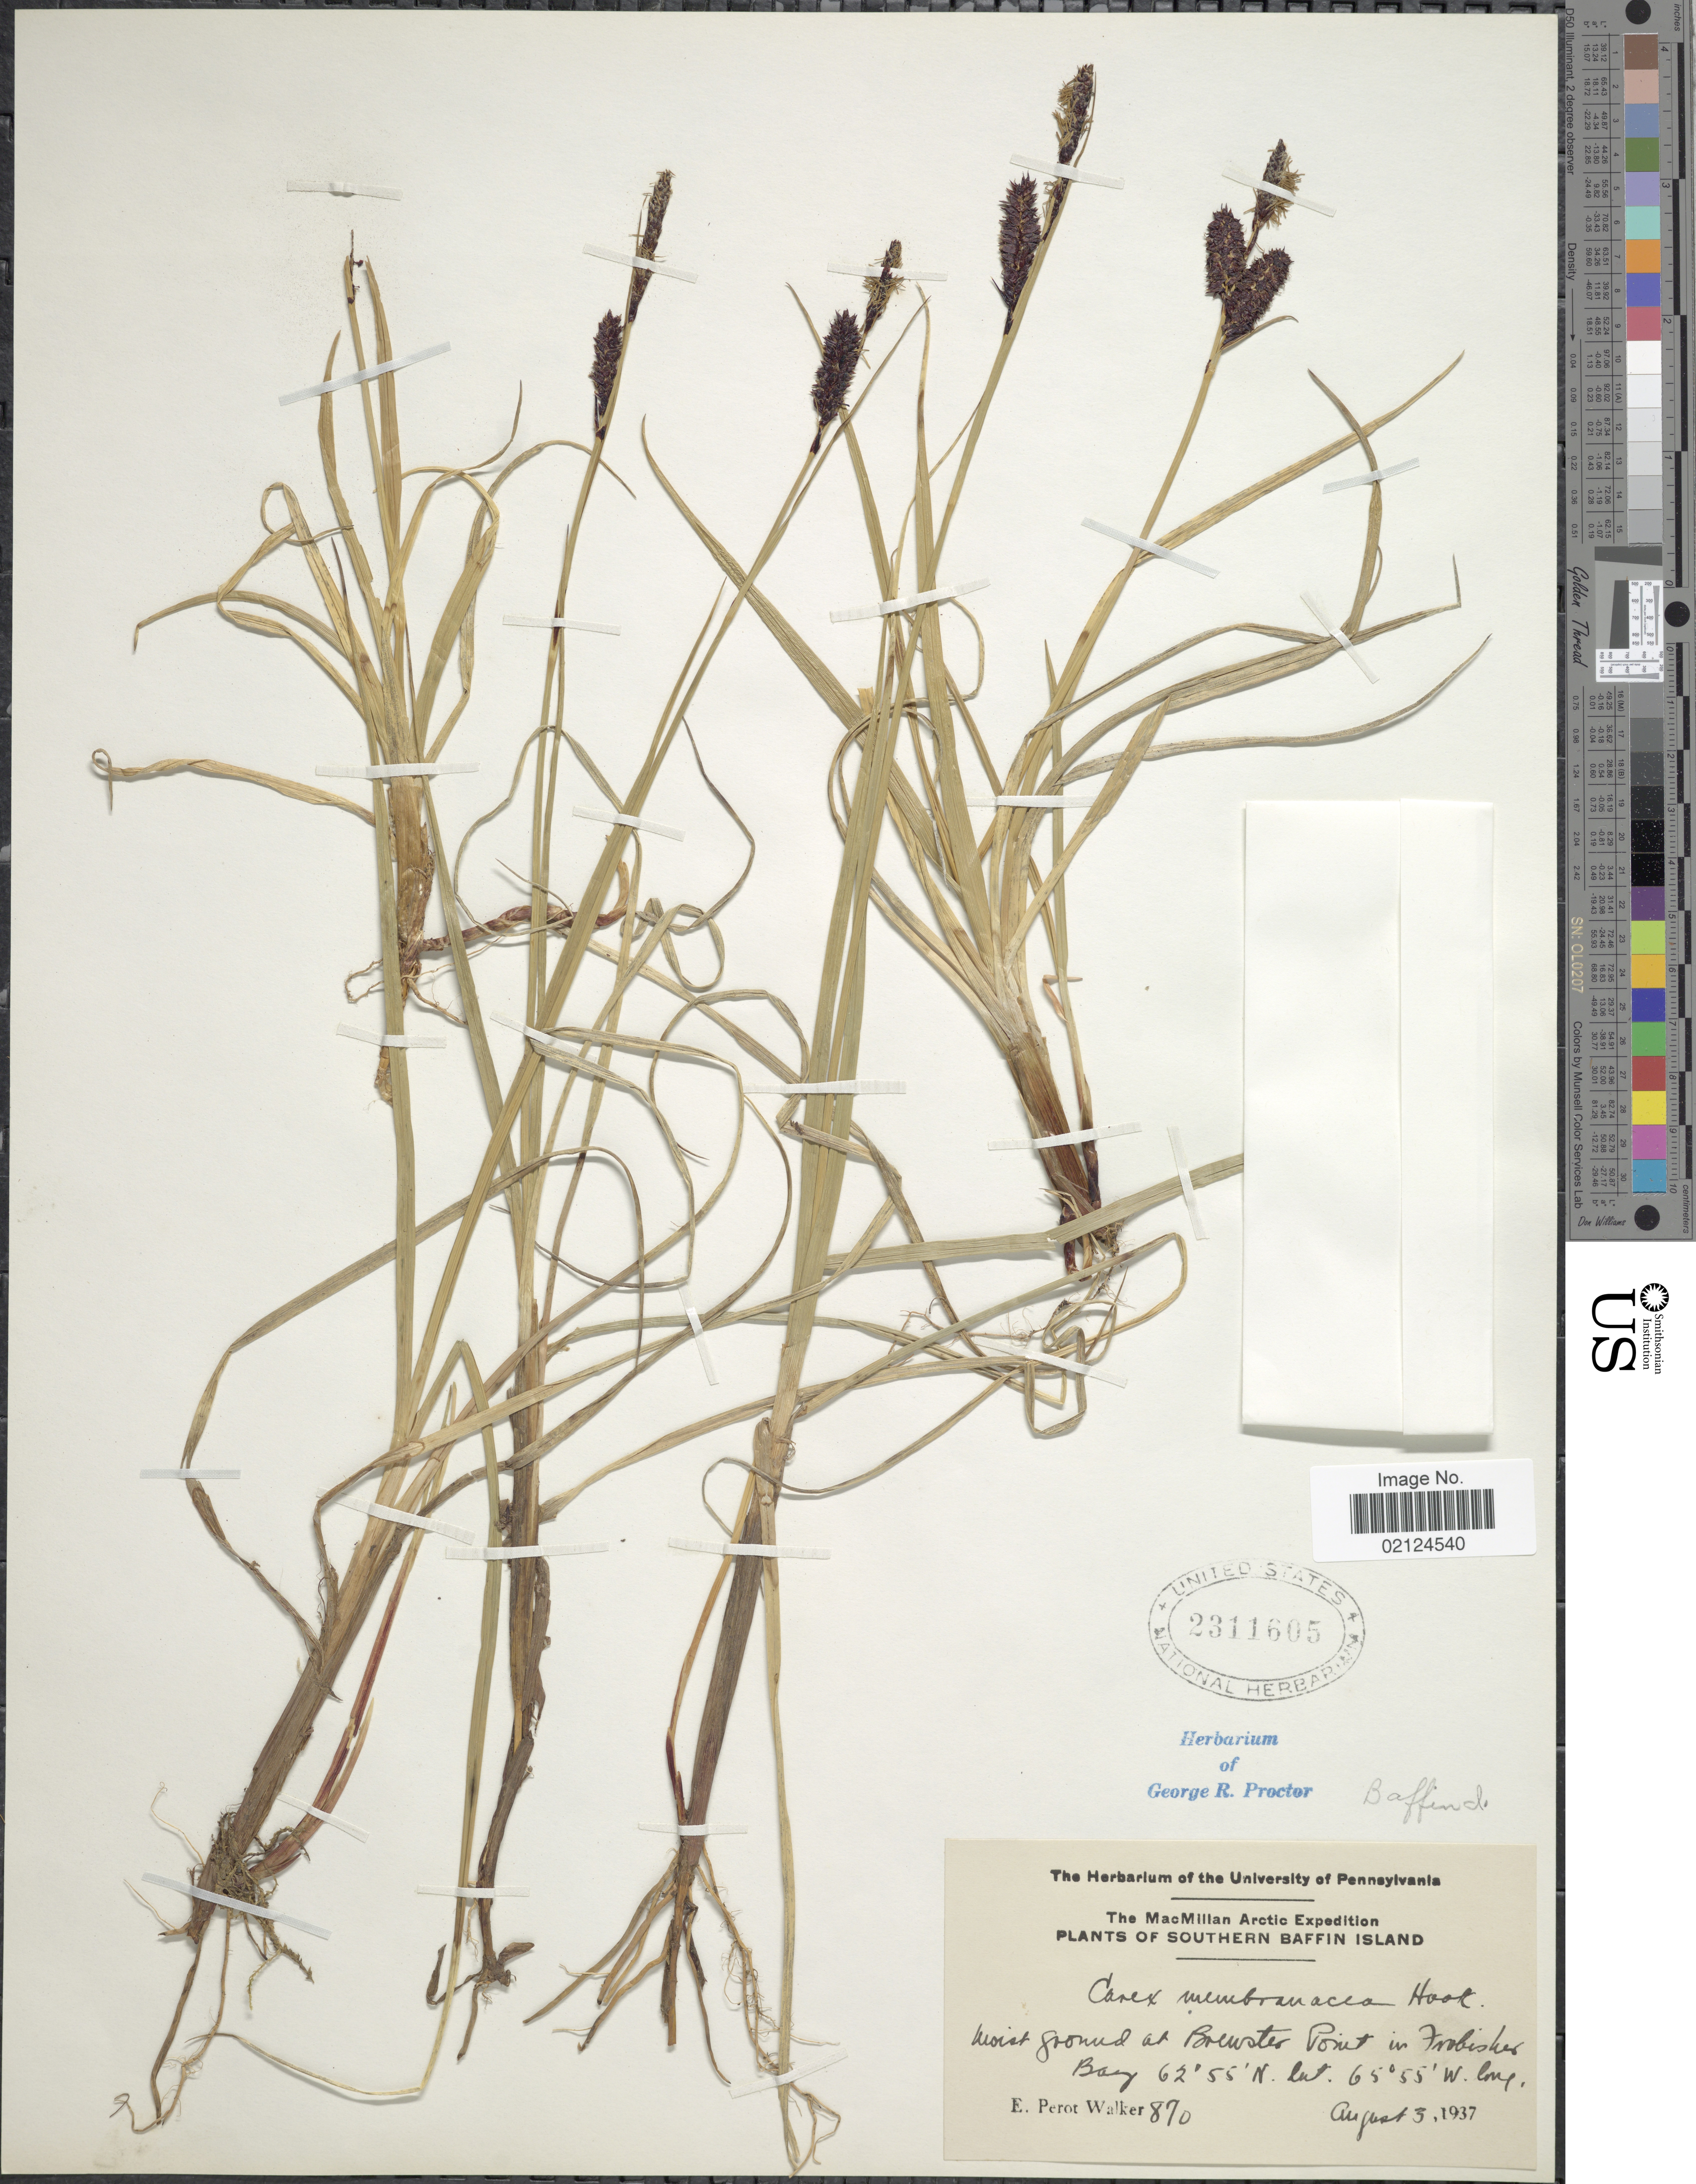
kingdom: Plantae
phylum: Tracheophyta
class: Liliopsida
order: Poales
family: Cyperaceae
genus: Carex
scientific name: Carex membranacea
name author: Hook.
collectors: E. P. Walker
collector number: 870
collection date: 1937-08-03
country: Canada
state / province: Nunavut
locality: Southern Baffin Island, Moist ground at Brewster Point in Frobisher Bay.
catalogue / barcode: US 2311605